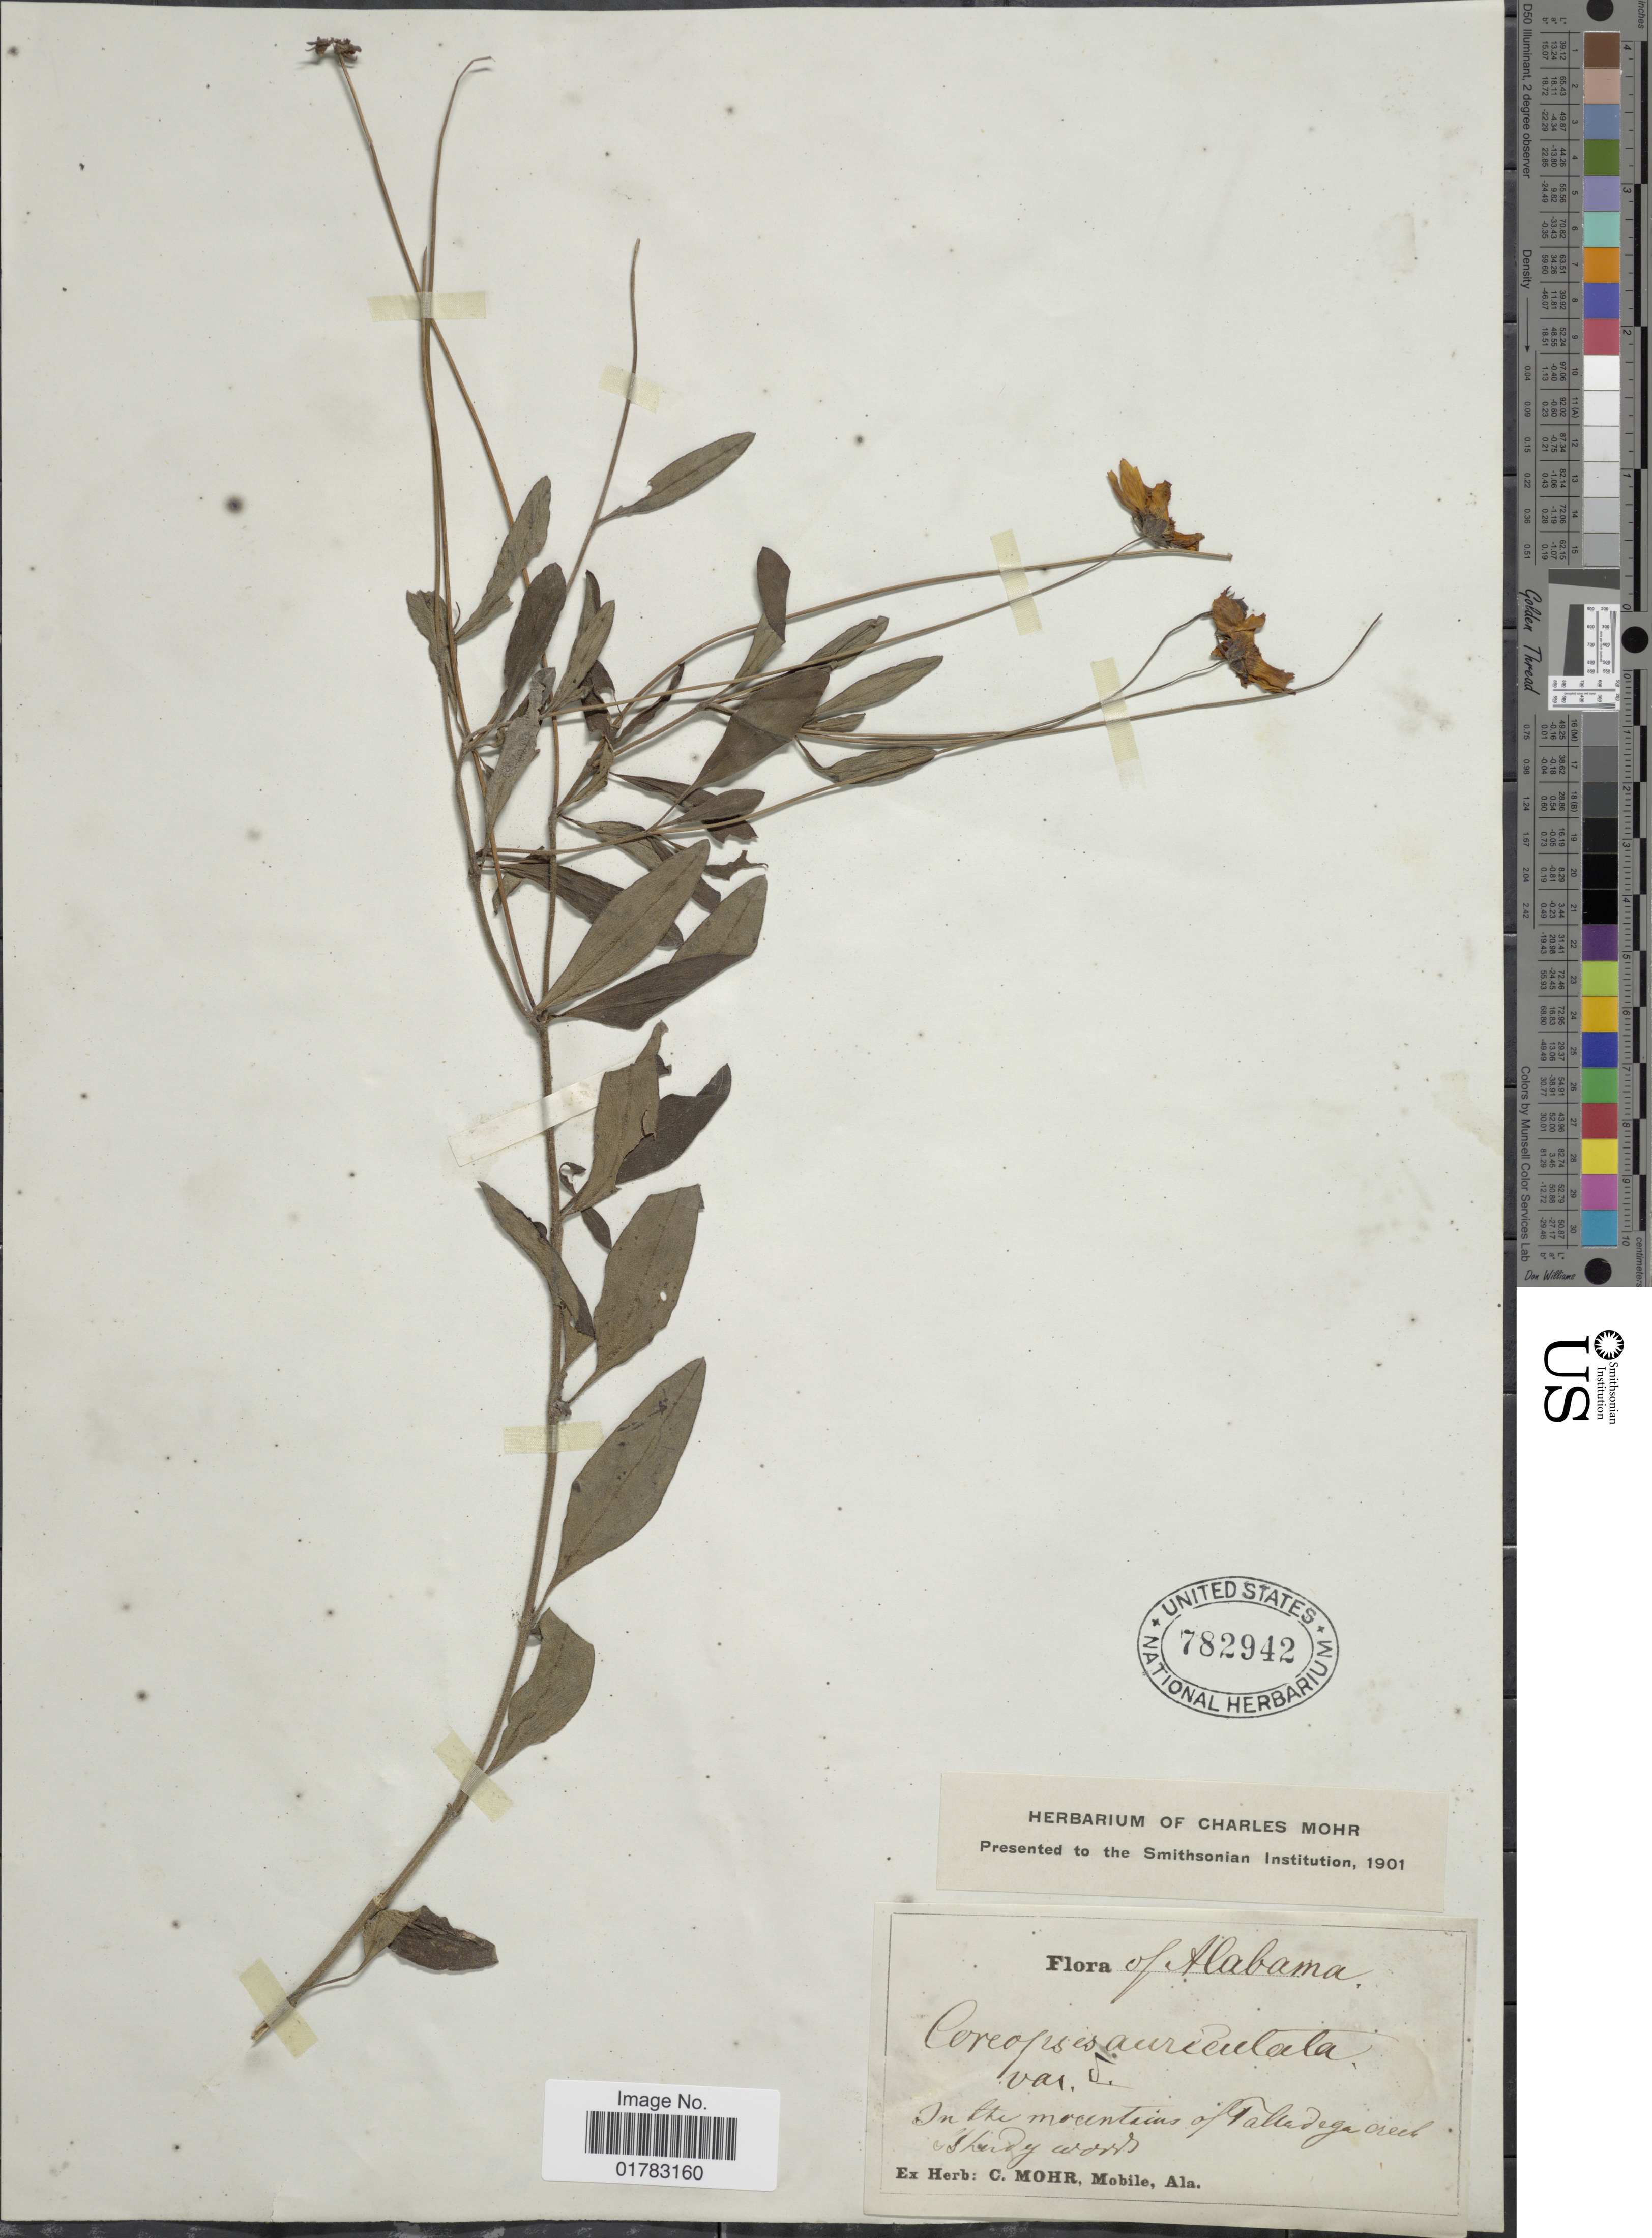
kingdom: Plantae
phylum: Tracheophyta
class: Magnoliopsida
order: Asterales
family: Asteraceae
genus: Coreopsis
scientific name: Coreopsis pubescens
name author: Elliott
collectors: C. T. Mohr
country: United States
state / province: Alabama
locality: In the mountains of Talladega Creek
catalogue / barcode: US 782942